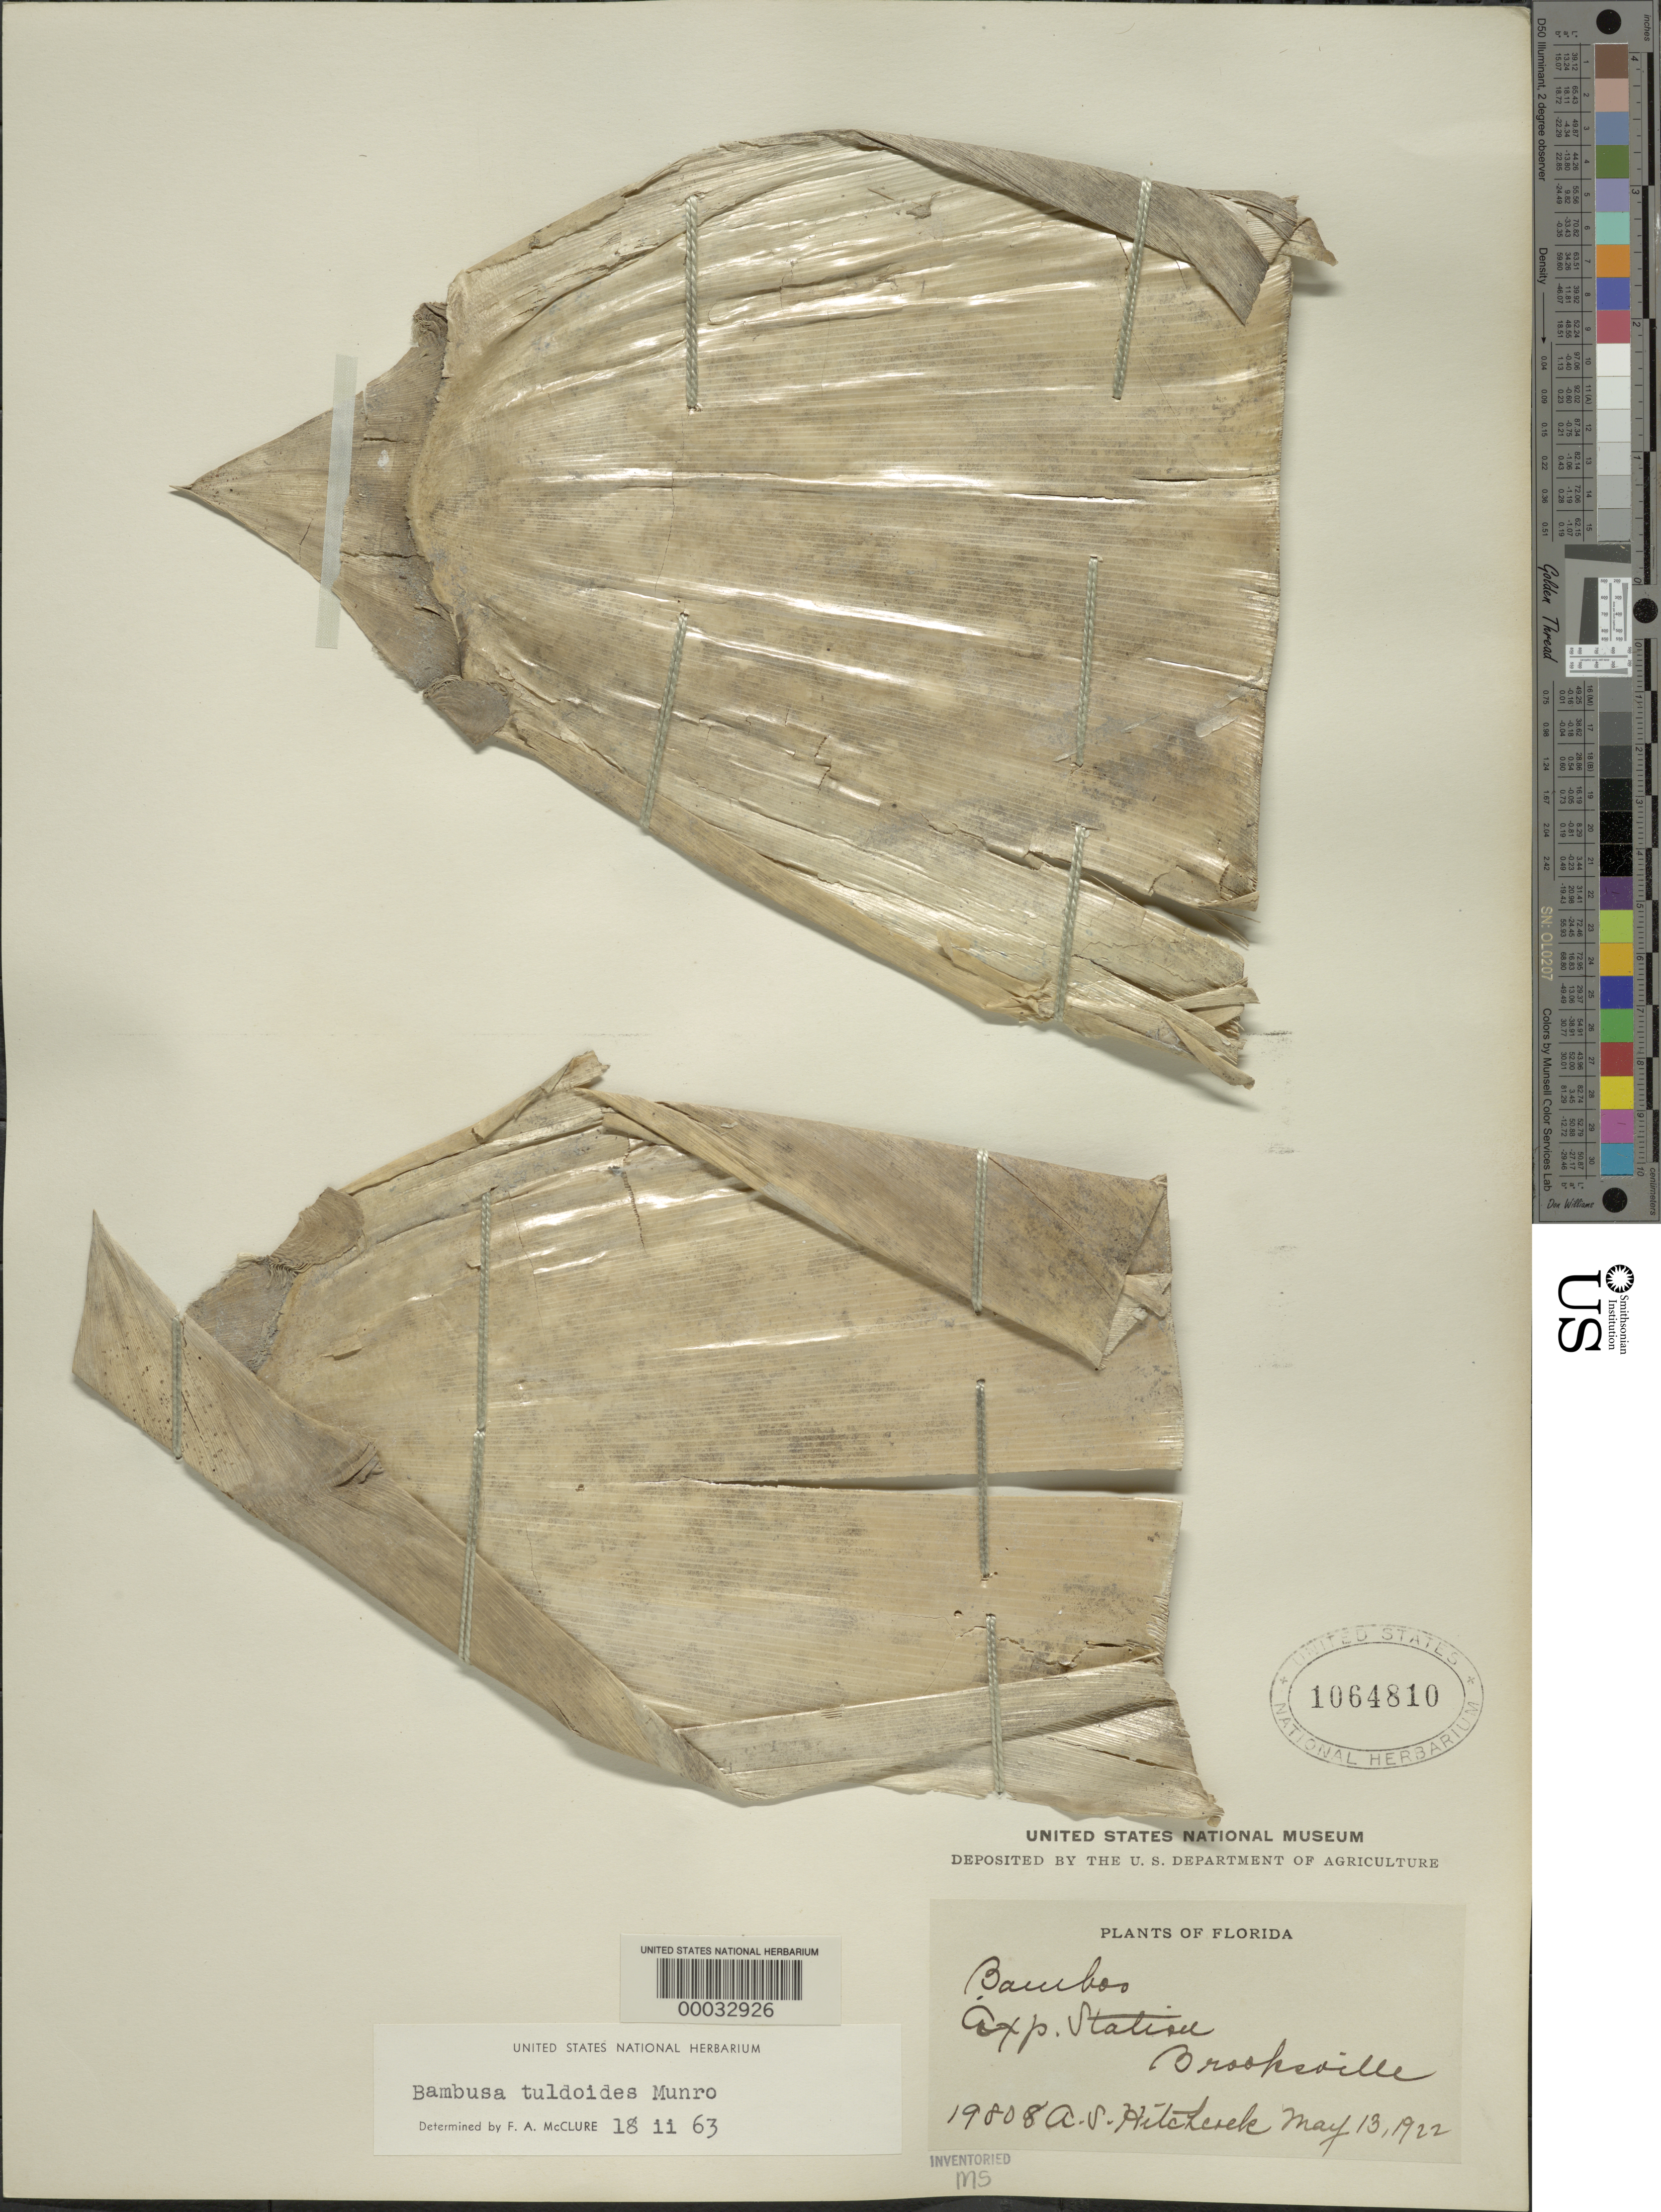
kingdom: Plantae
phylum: Tracheophyta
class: Liliopsida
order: Poales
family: Poaceae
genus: Bambusa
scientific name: Bambusa tuldoides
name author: Munro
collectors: A. S. Hitchcock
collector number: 19808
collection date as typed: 13 May 1922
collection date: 1922-05-13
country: United States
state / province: Florida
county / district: Hernando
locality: Plant introduction station-brooksville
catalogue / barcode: US 1064810